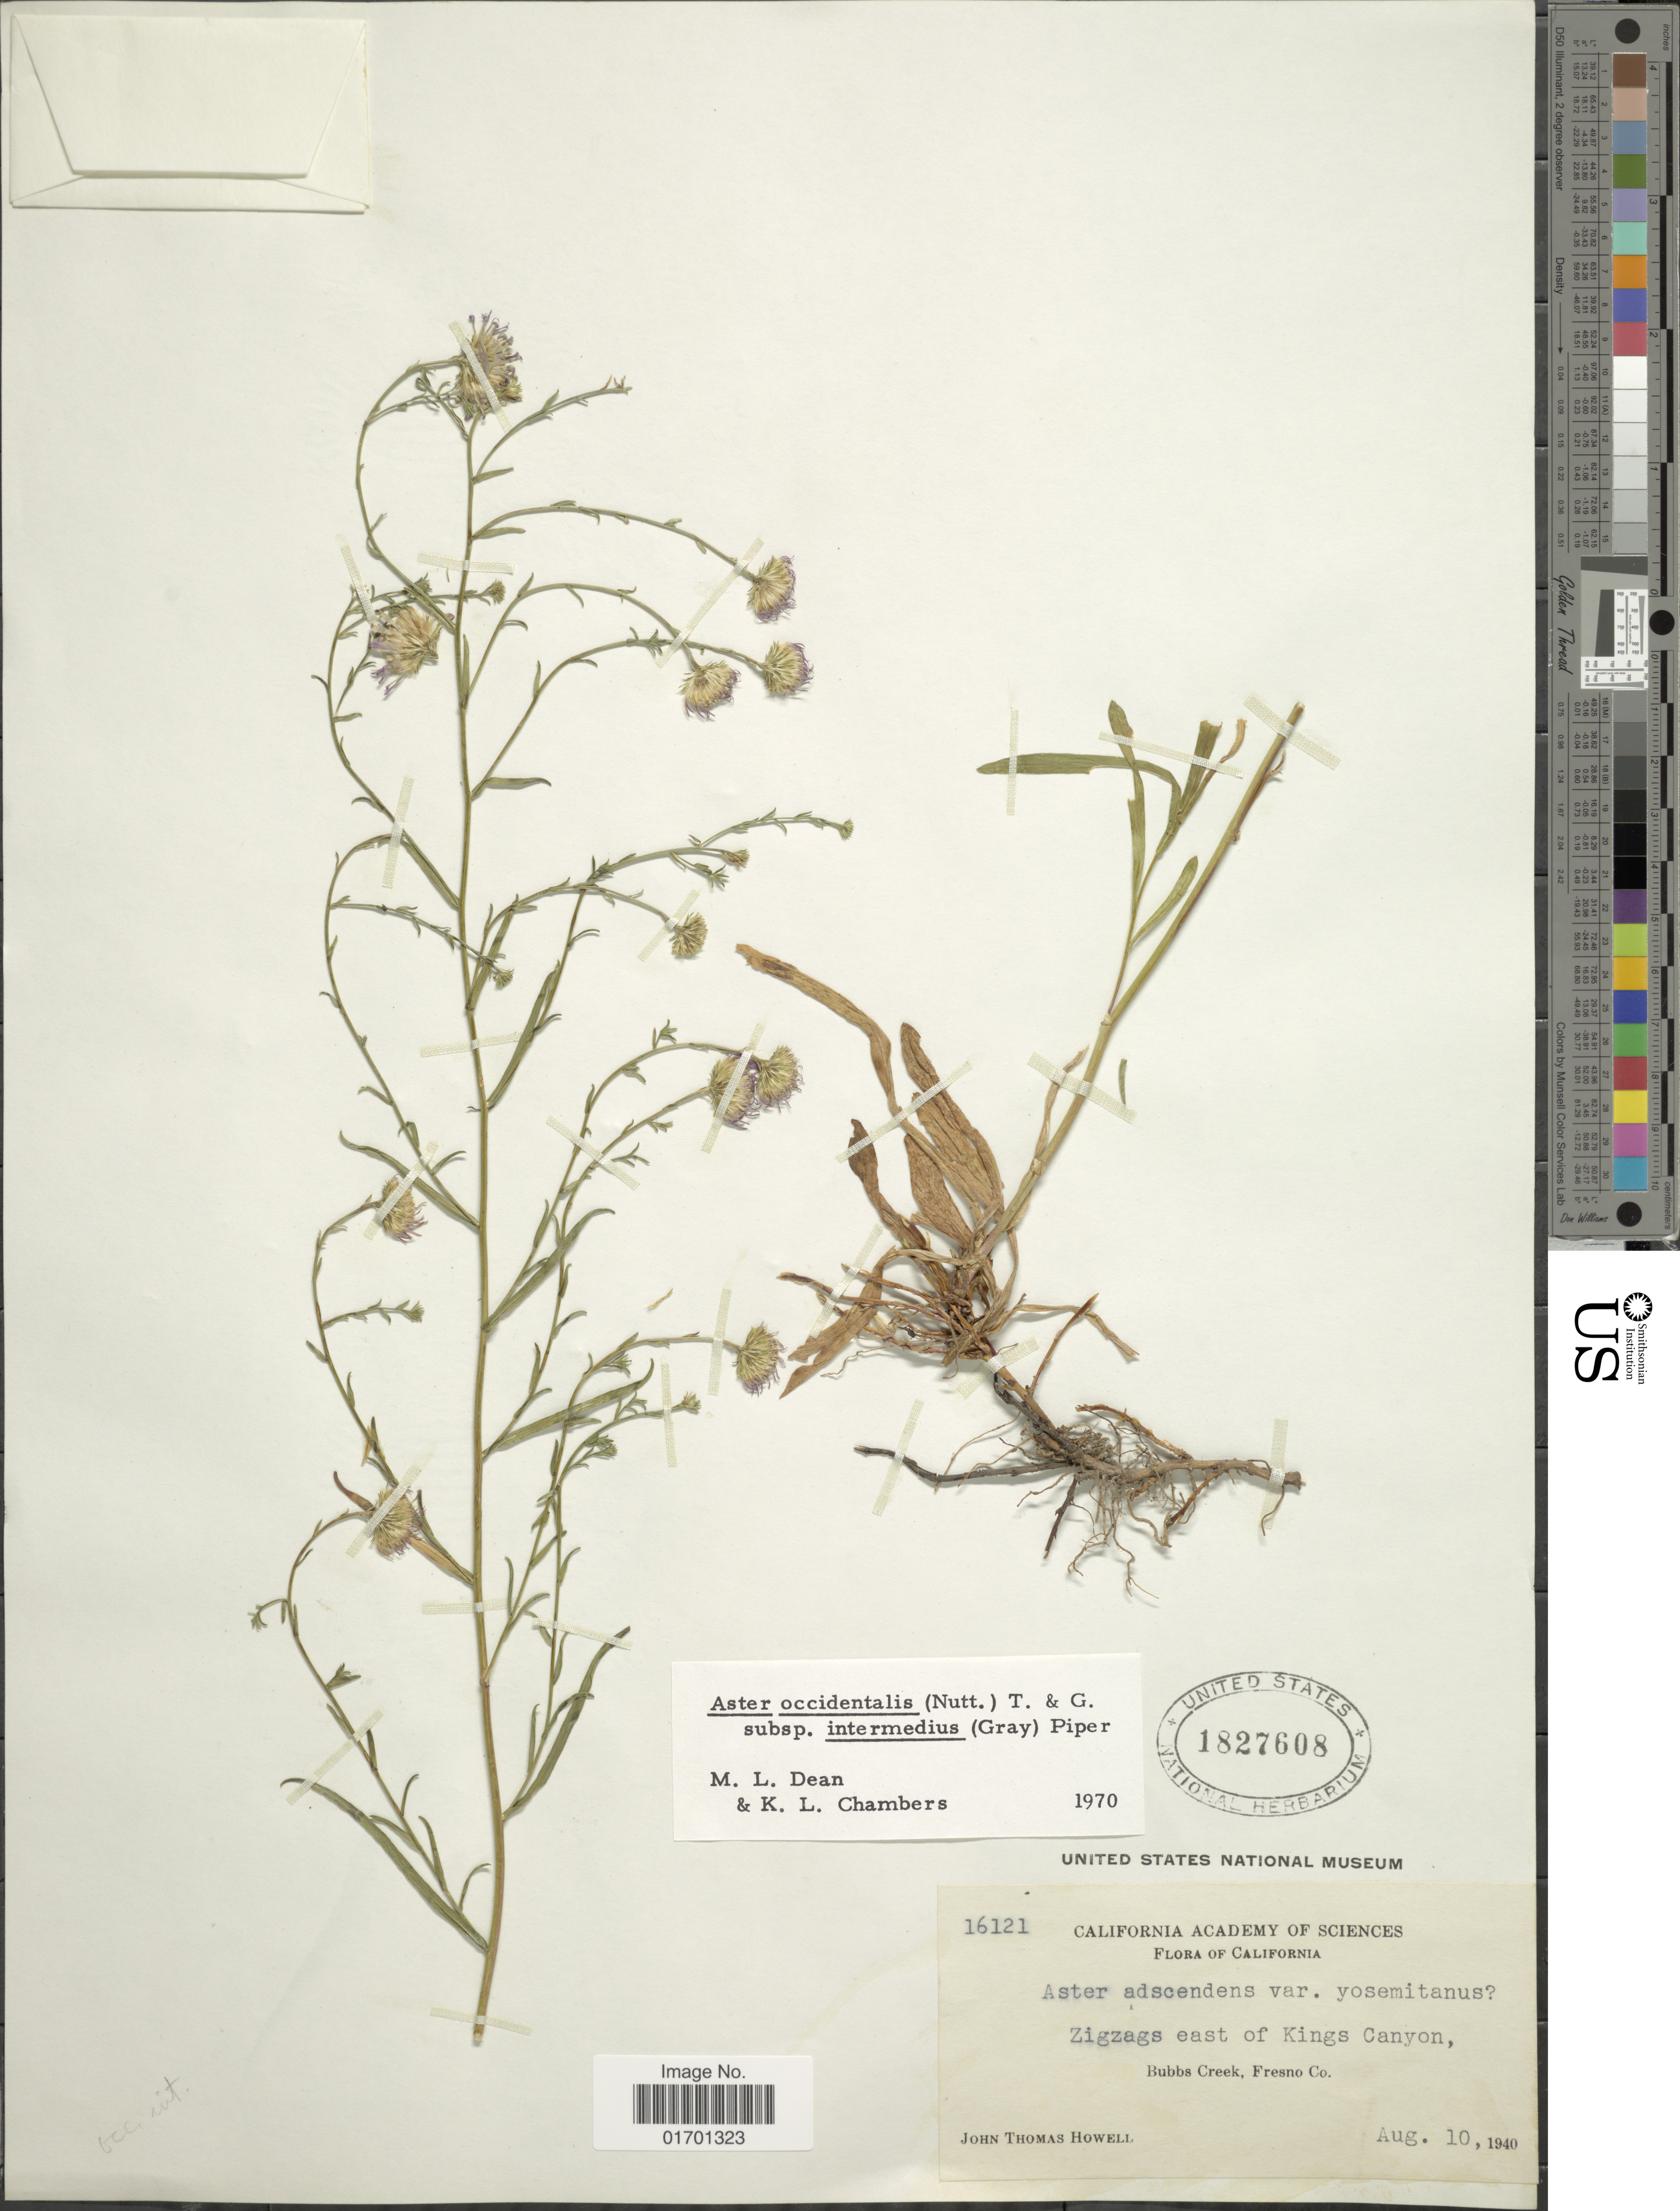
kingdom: Plantae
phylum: Tracheophyta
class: Magnoliopsida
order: Asterales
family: Asteraceae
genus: Symphyotrichum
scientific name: Symphyotrichum spathulatum var. intermedium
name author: (A. Gray) G.L. Nesom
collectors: J. T. Howell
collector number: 16121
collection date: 1940-08-10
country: United States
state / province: California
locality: Zigizags east of Kings Canyon, Bubbs Creek, Frensno Co.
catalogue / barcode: US 1827608